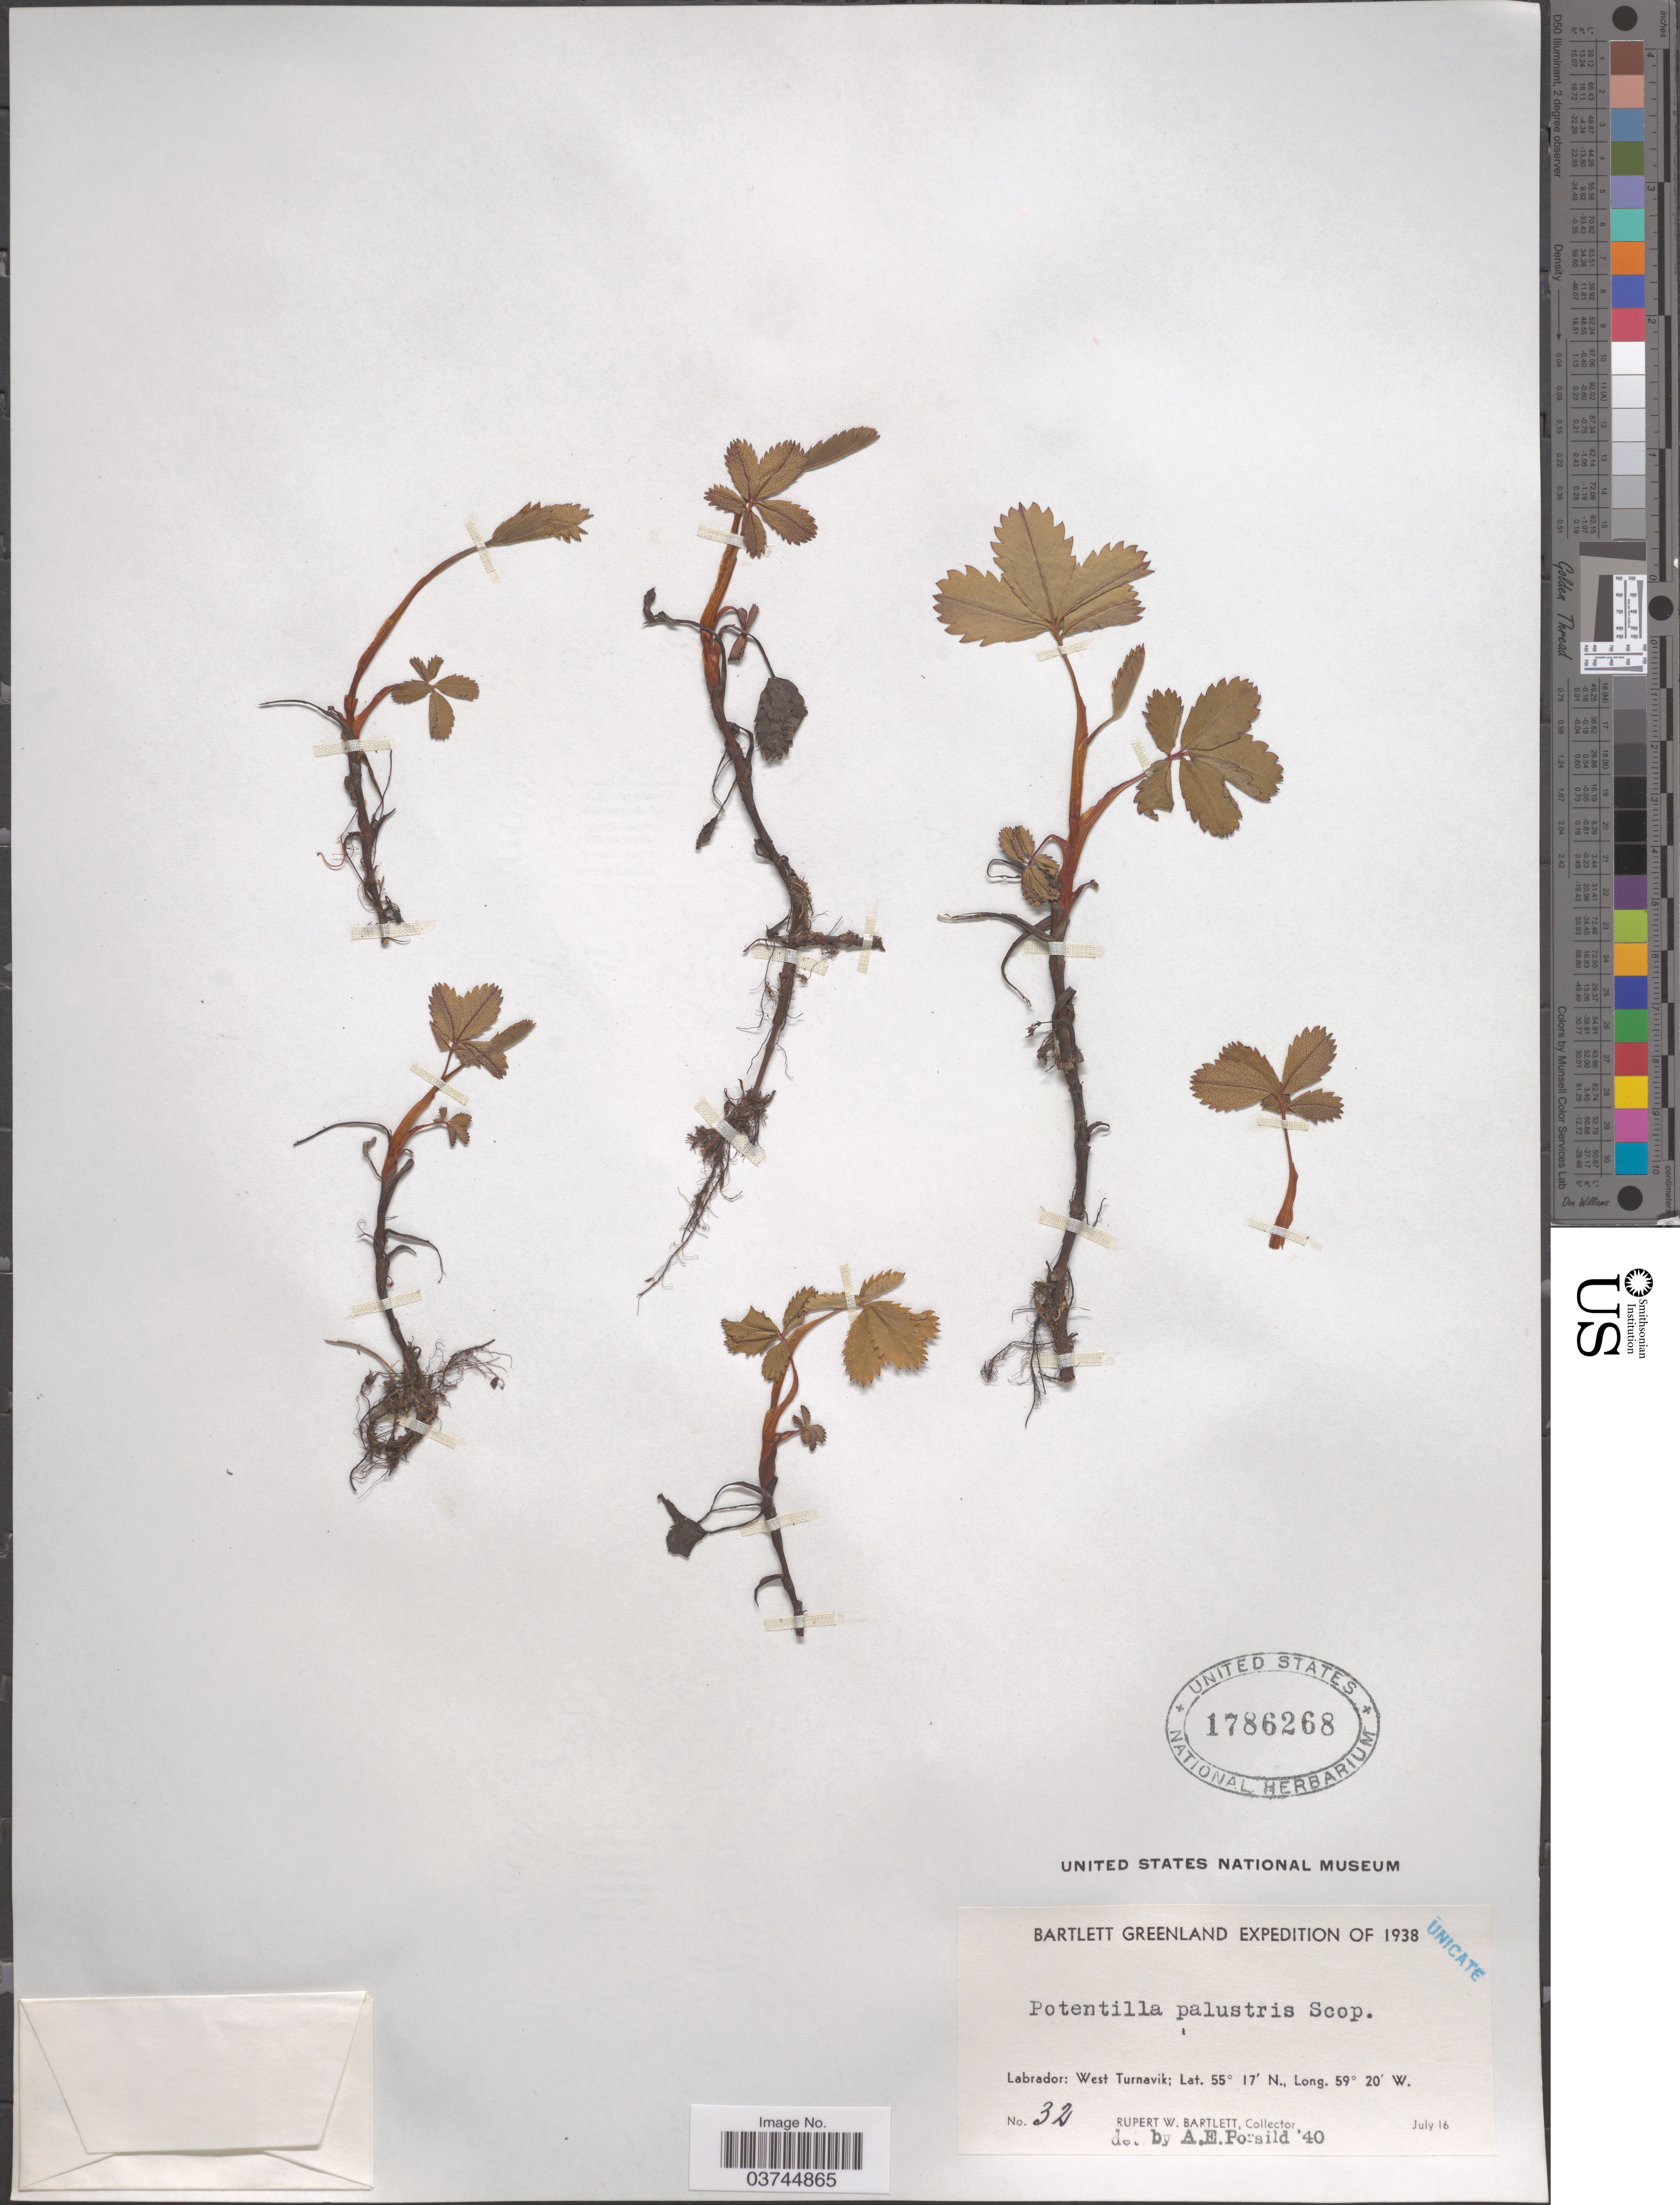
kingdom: Plantae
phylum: Tracheophyta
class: Magnoliopsida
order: Rosales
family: Rosaceae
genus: Comarum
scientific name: Comarum palustre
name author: L.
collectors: R. W. Bartlett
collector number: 32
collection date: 1938-07-16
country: Greenland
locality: Labrador: West Turnavik.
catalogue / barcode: US 1786268